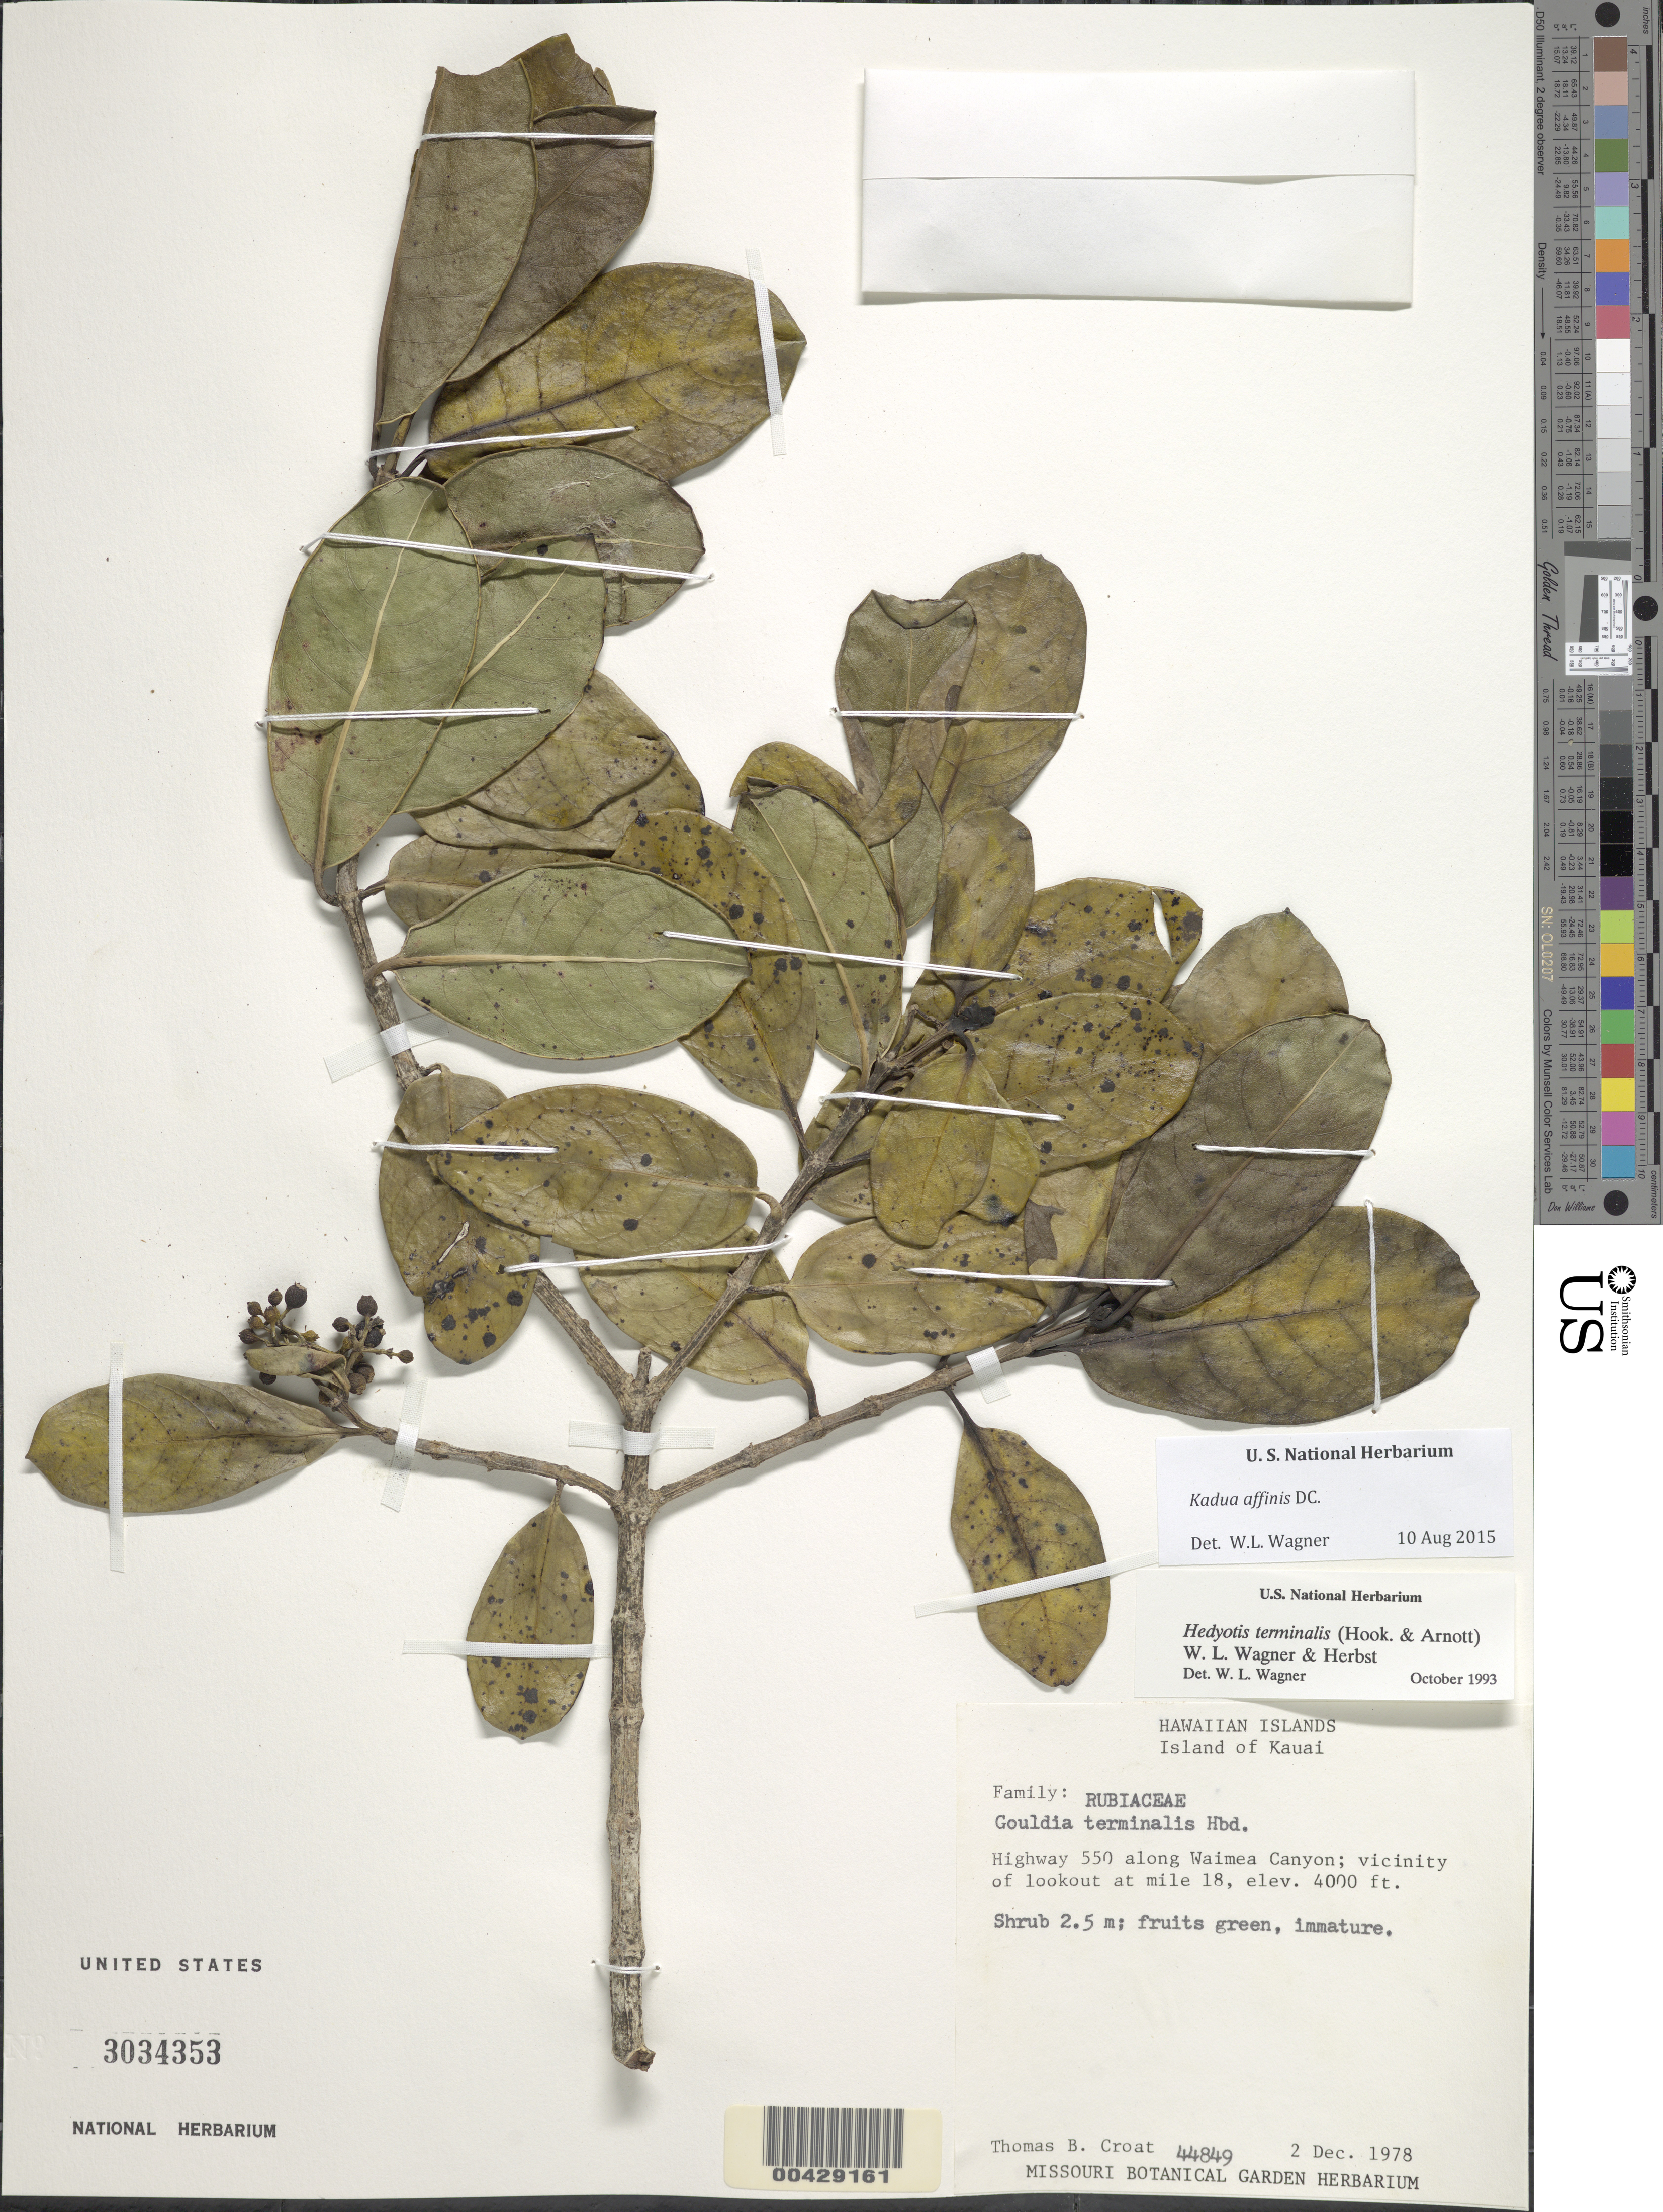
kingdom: Plantae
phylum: Tracheophyta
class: Magnoliopsida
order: Gentianales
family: Rubiaceae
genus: Kadua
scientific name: Kadua affinis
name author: DC.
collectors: T. B. Croat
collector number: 44849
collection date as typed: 2 Dec 1978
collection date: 1978-12-02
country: United States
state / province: Hawaii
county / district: Kauai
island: Kaua'i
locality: Highway 550 along Waimea Canyon; vicinity of lookout at mile 18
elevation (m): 1219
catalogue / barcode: US 3034353